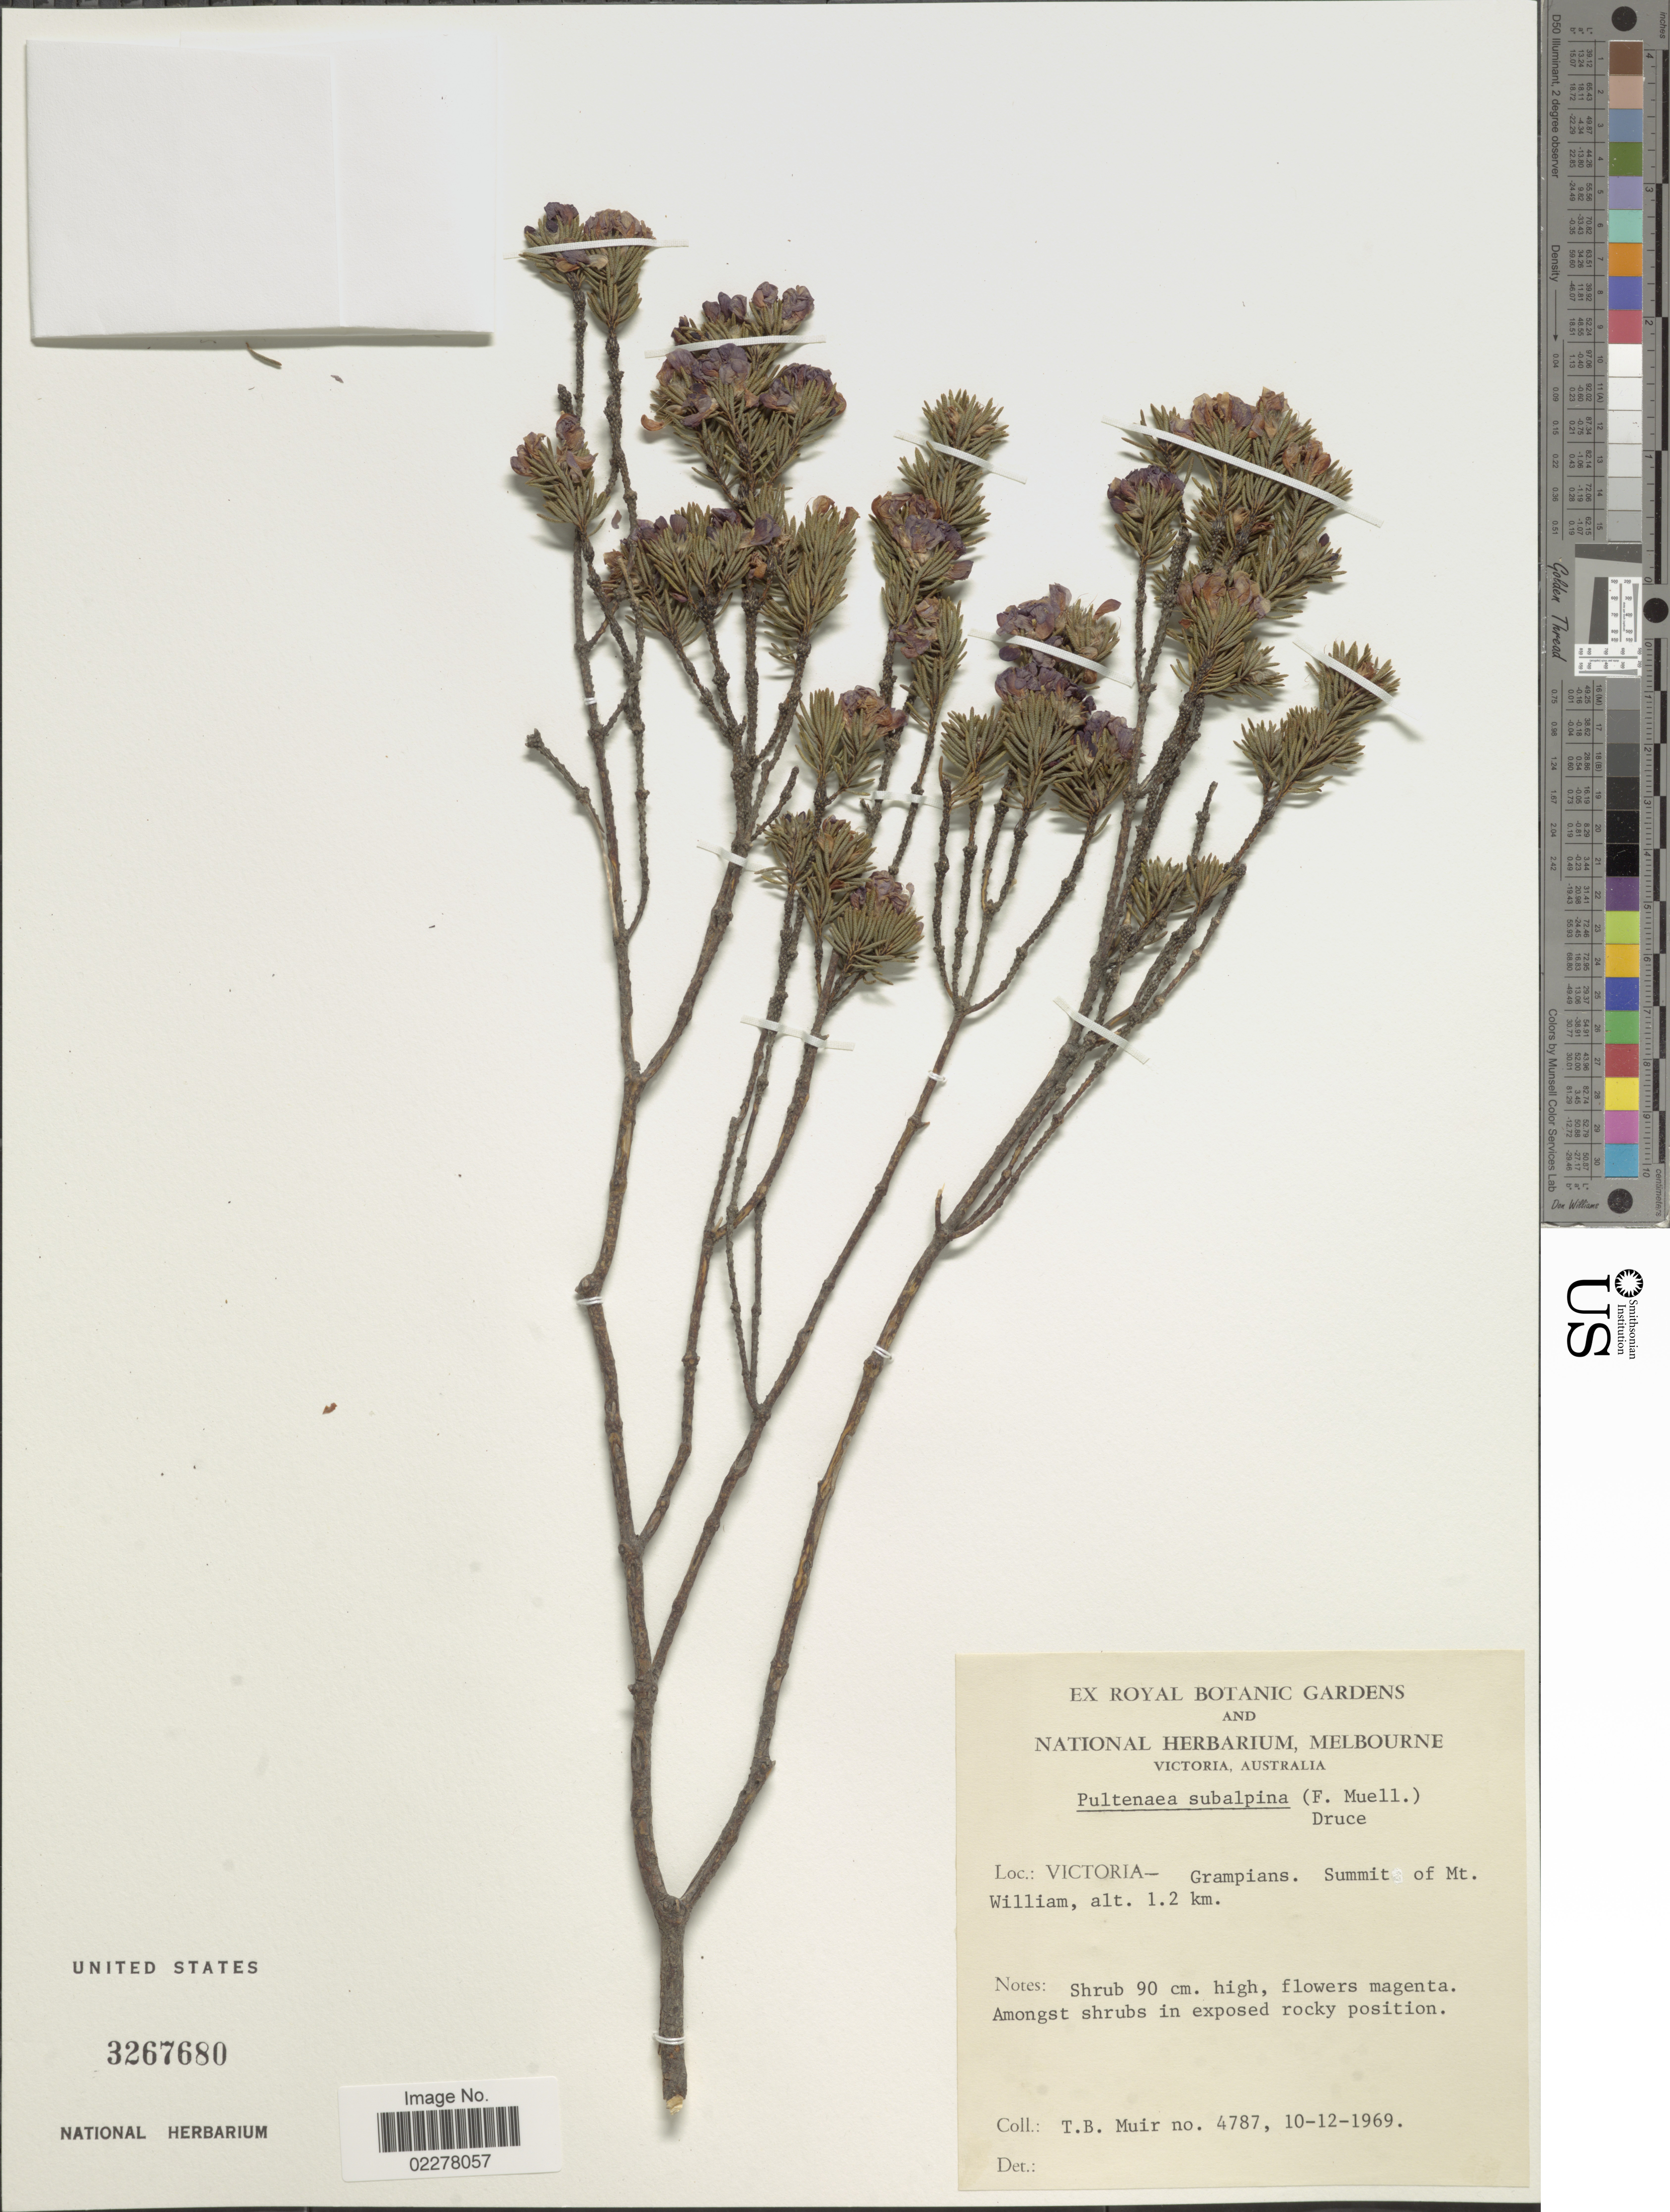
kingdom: Plantae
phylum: Tracheophyta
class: Magnoliopsida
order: Fabales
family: Fabaceae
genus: Pultenaea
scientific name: Pultenaea subalpina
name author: (F. Muell.) Druce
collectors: T. Muir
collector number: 4787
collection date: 1969-12-10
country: Australia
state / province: Victoria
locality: Victoria - Grampians. Summit of Mt. William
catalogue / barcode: US 3267680